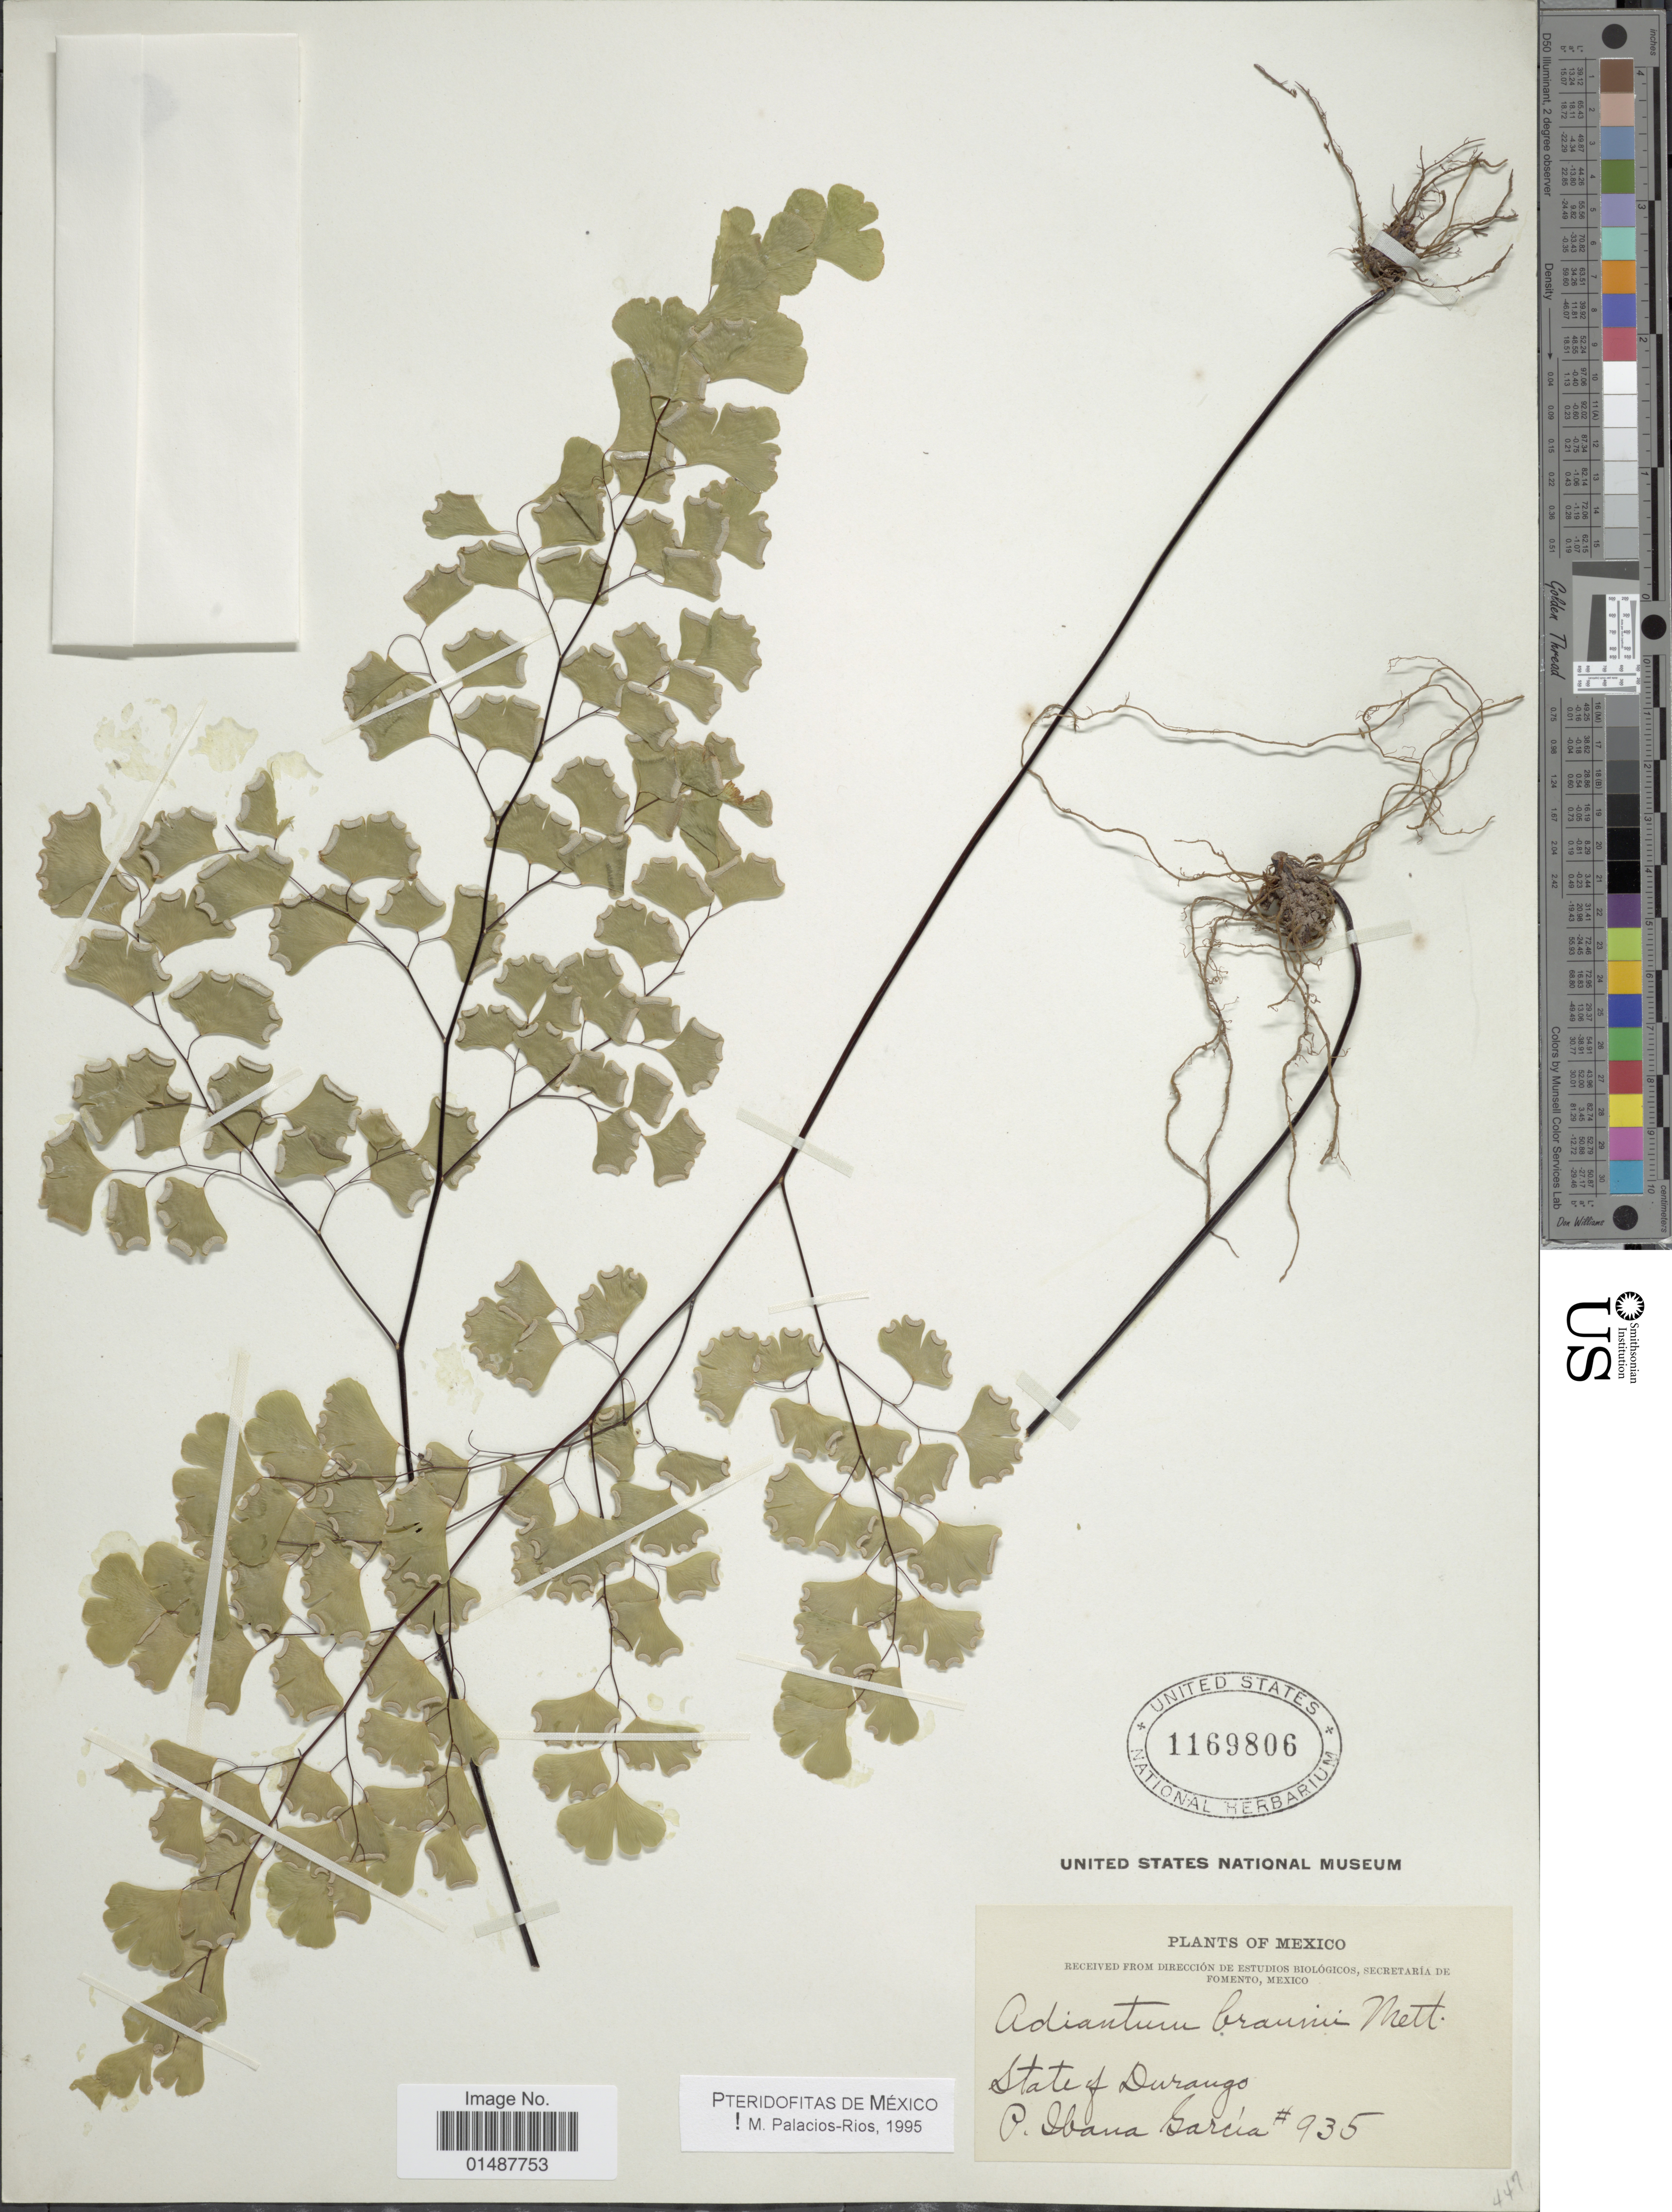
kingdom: Plantae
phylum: Tracheophyta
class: Polypodiopsida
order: Polypodiales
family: Pteridaceae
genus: Adiantum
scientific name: Adiantum braunii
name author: Mett. ex Kuhn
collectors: P. I. Garcia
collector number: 935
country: Mexico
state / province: Durango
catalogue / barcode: US 1169806